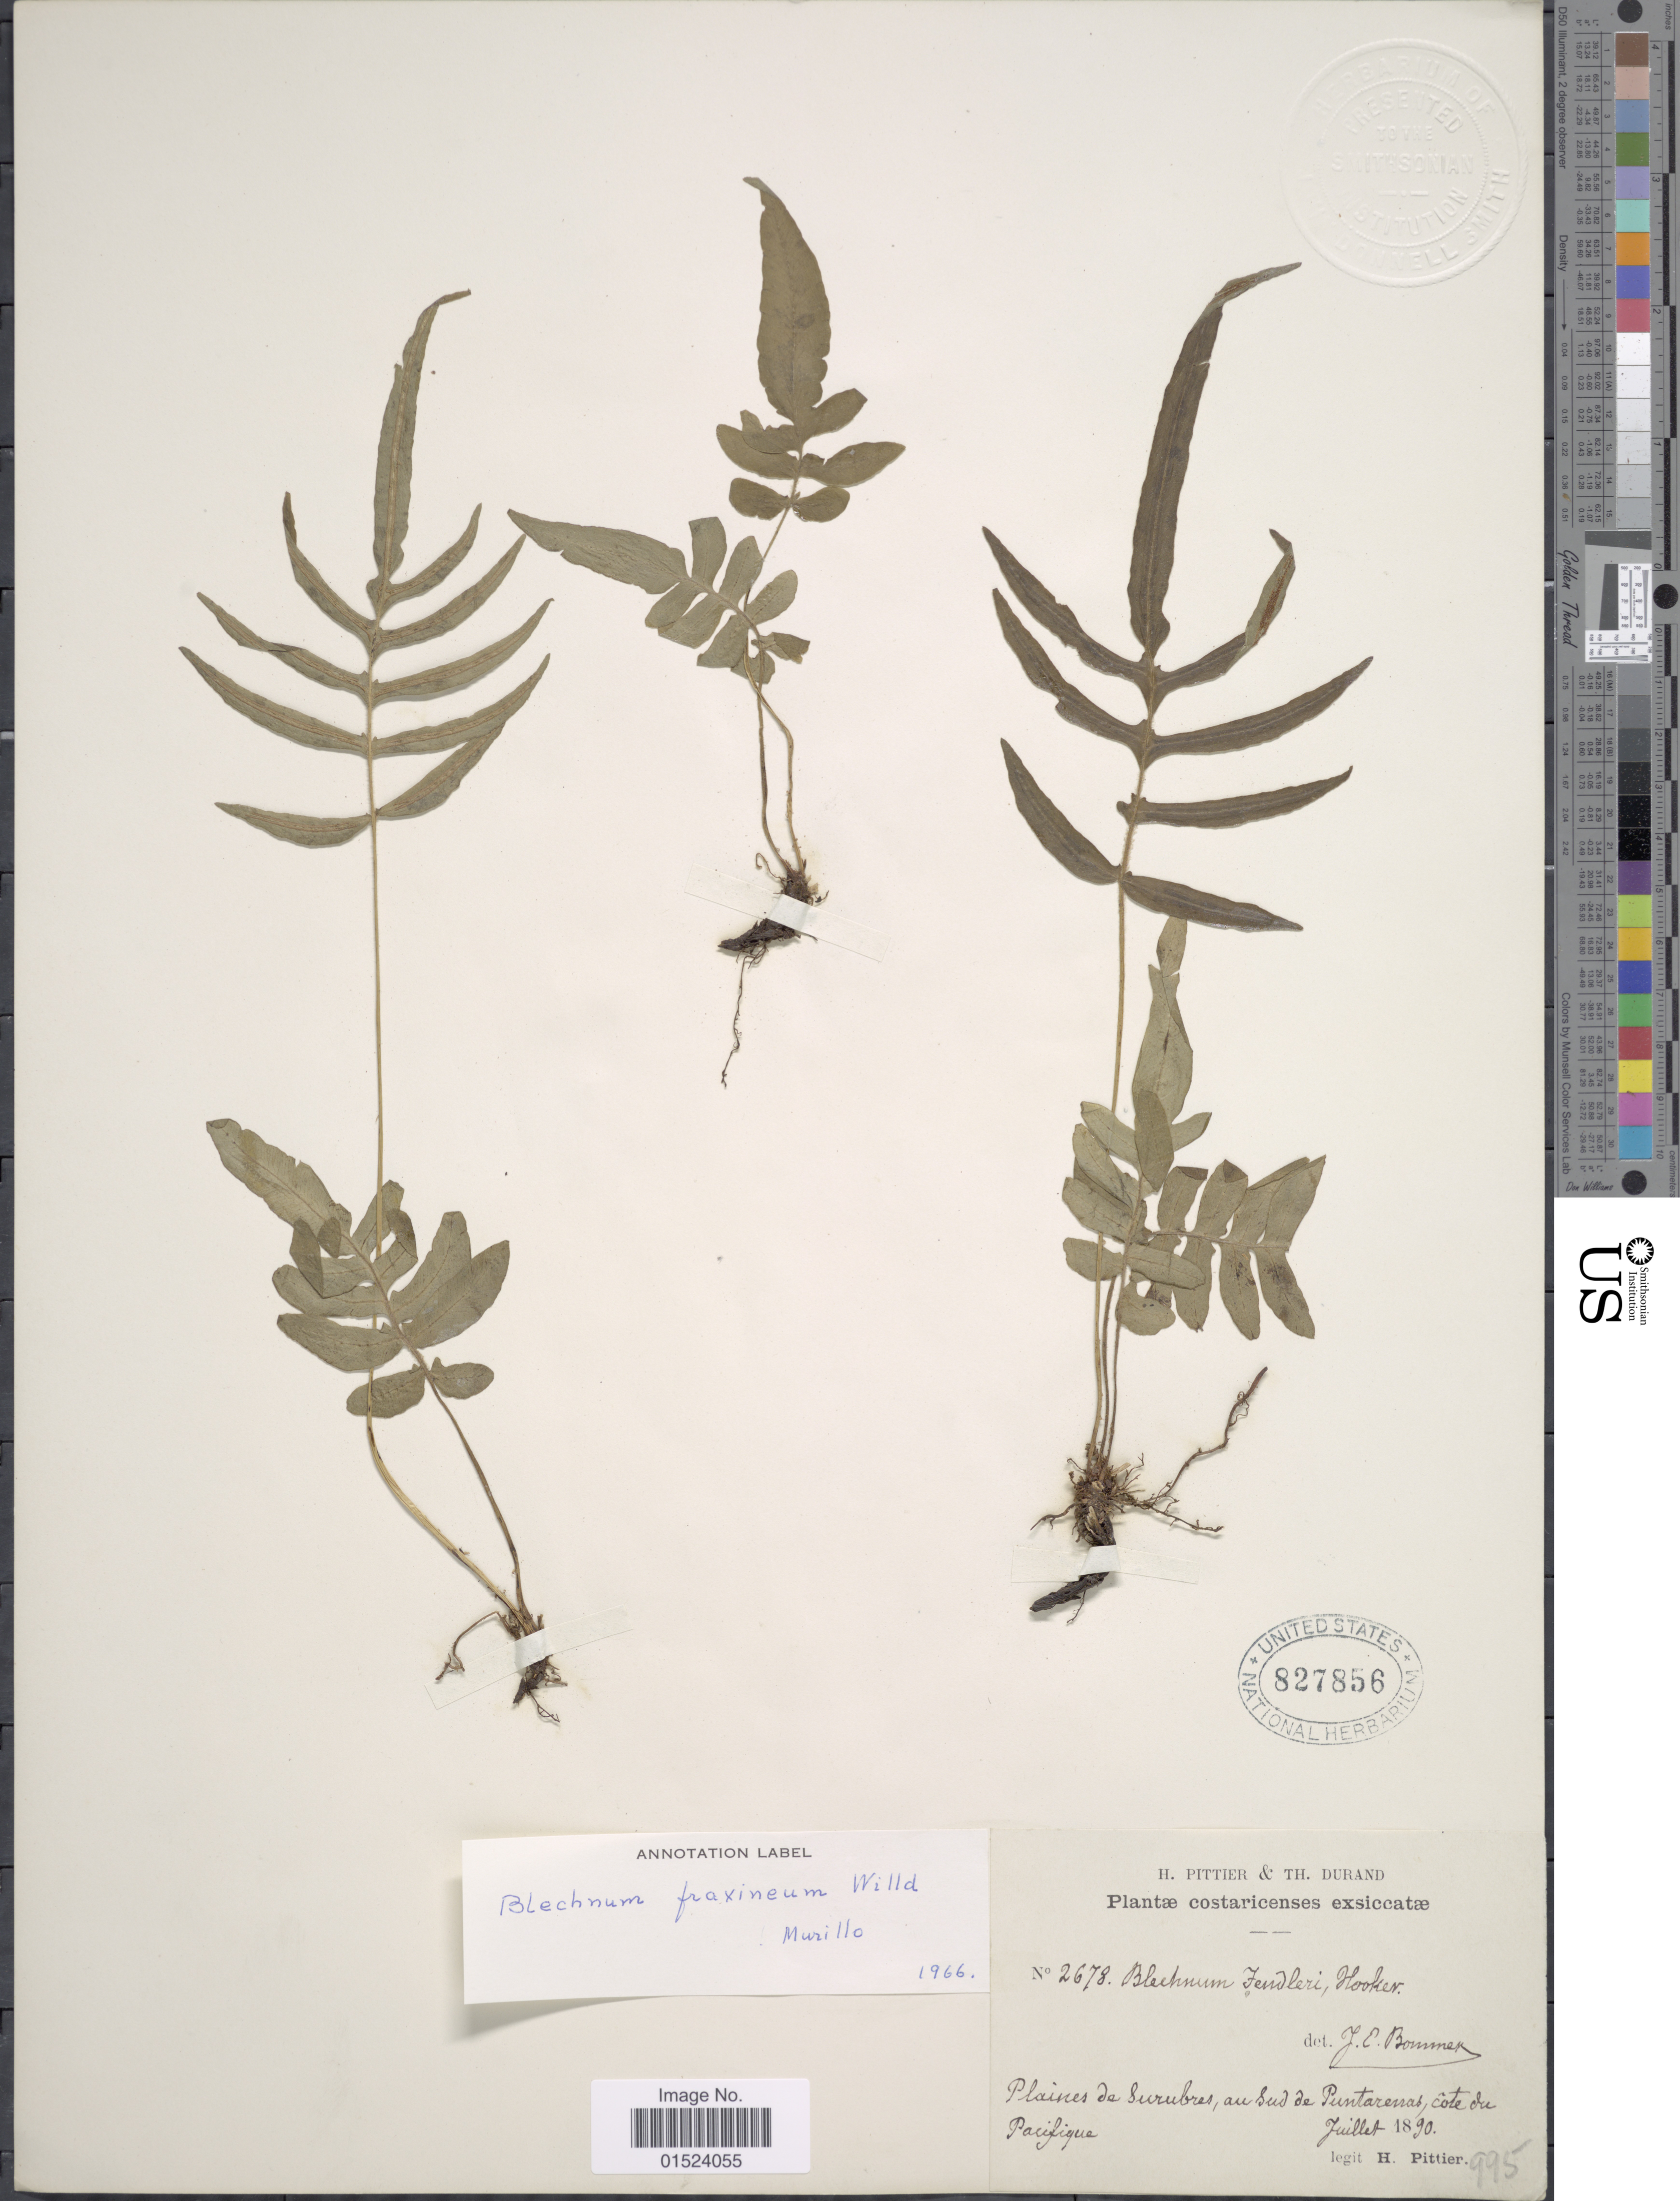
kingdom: Plantae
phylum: Tracheophyta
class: Polypodiopsida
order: Polypodiales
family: Blechnaceae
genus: Blechnum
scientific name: Blechnum glandulosum x B. gracile Kaulf.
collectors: H. F. Pittier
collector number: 2678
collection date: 1890-07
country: Costa Rica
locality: Plaines de Surubres, au sud de Puntarenas, côte du Pacifique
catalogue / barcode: US 827856